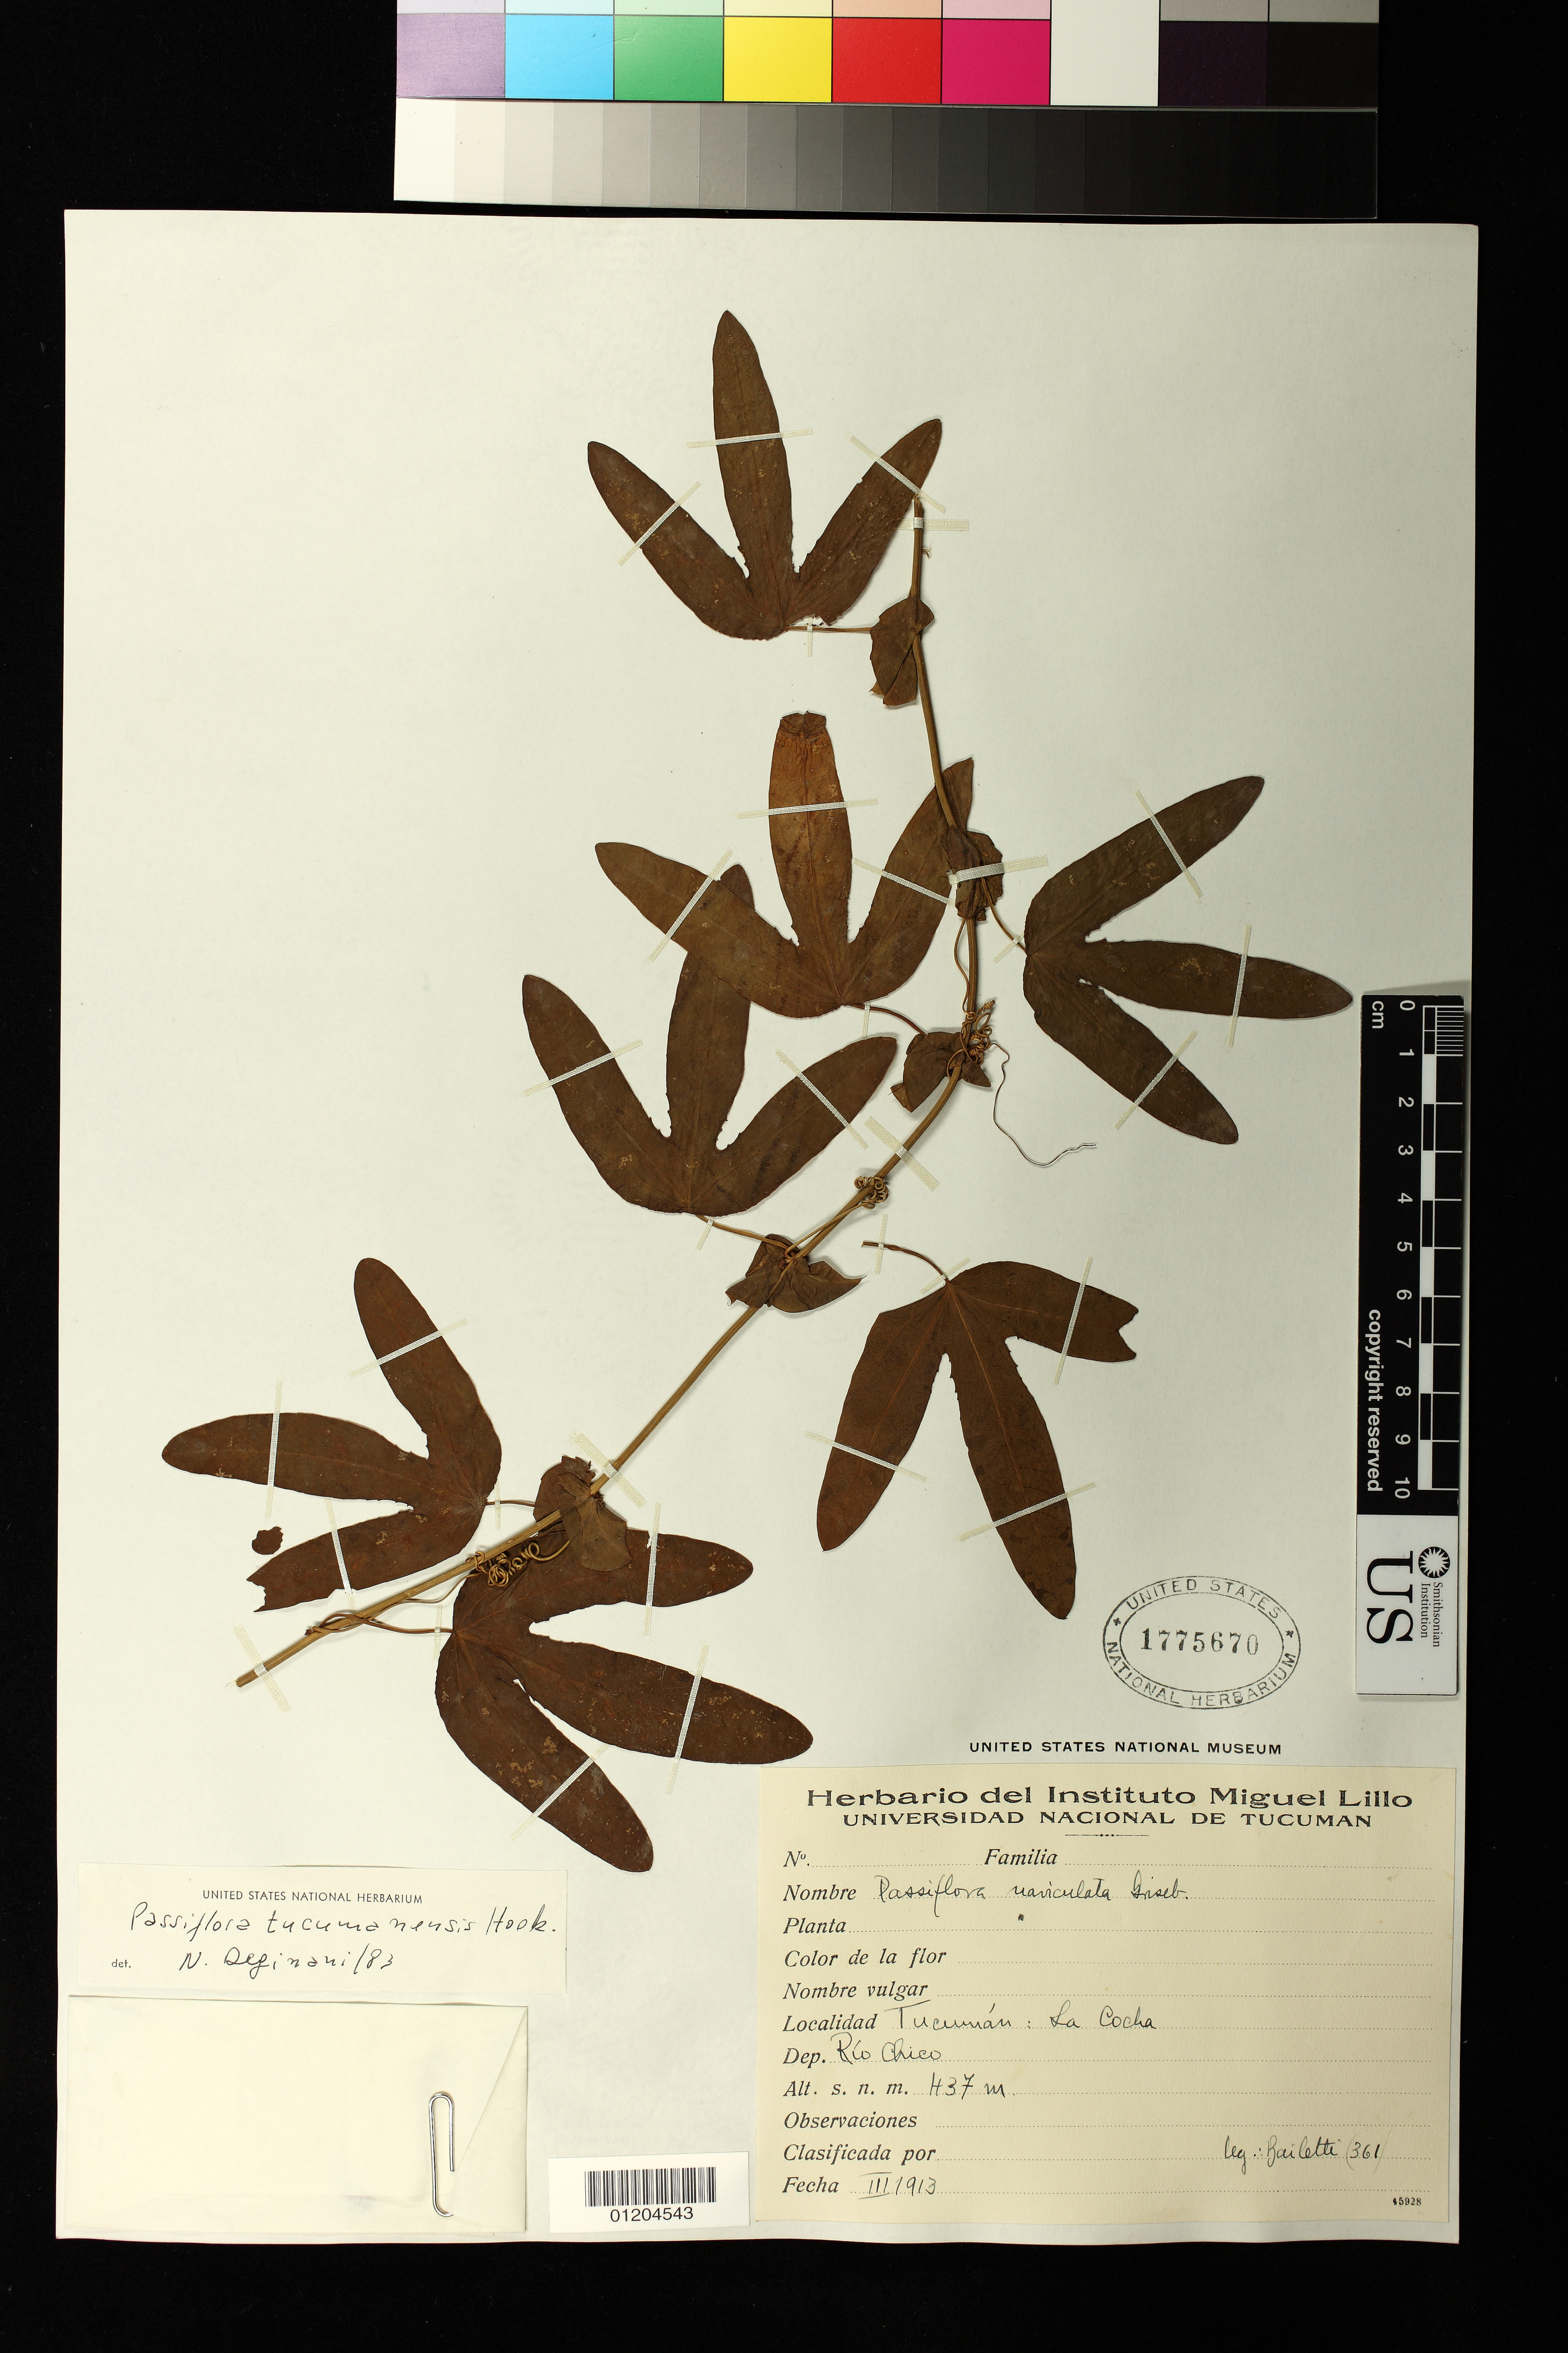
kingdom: Plantae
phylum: Tracheophyta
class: Magnoliopsida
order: Malpighiales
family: Passifloraceae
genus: Passiflora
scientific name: Passiflora tucumanensis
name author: Hook.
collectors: Bailetti, --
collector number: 361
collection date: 1913-03-01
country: Argentina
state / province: Tucuman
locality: Rio Chico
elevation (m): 437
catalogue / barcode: US 1775670